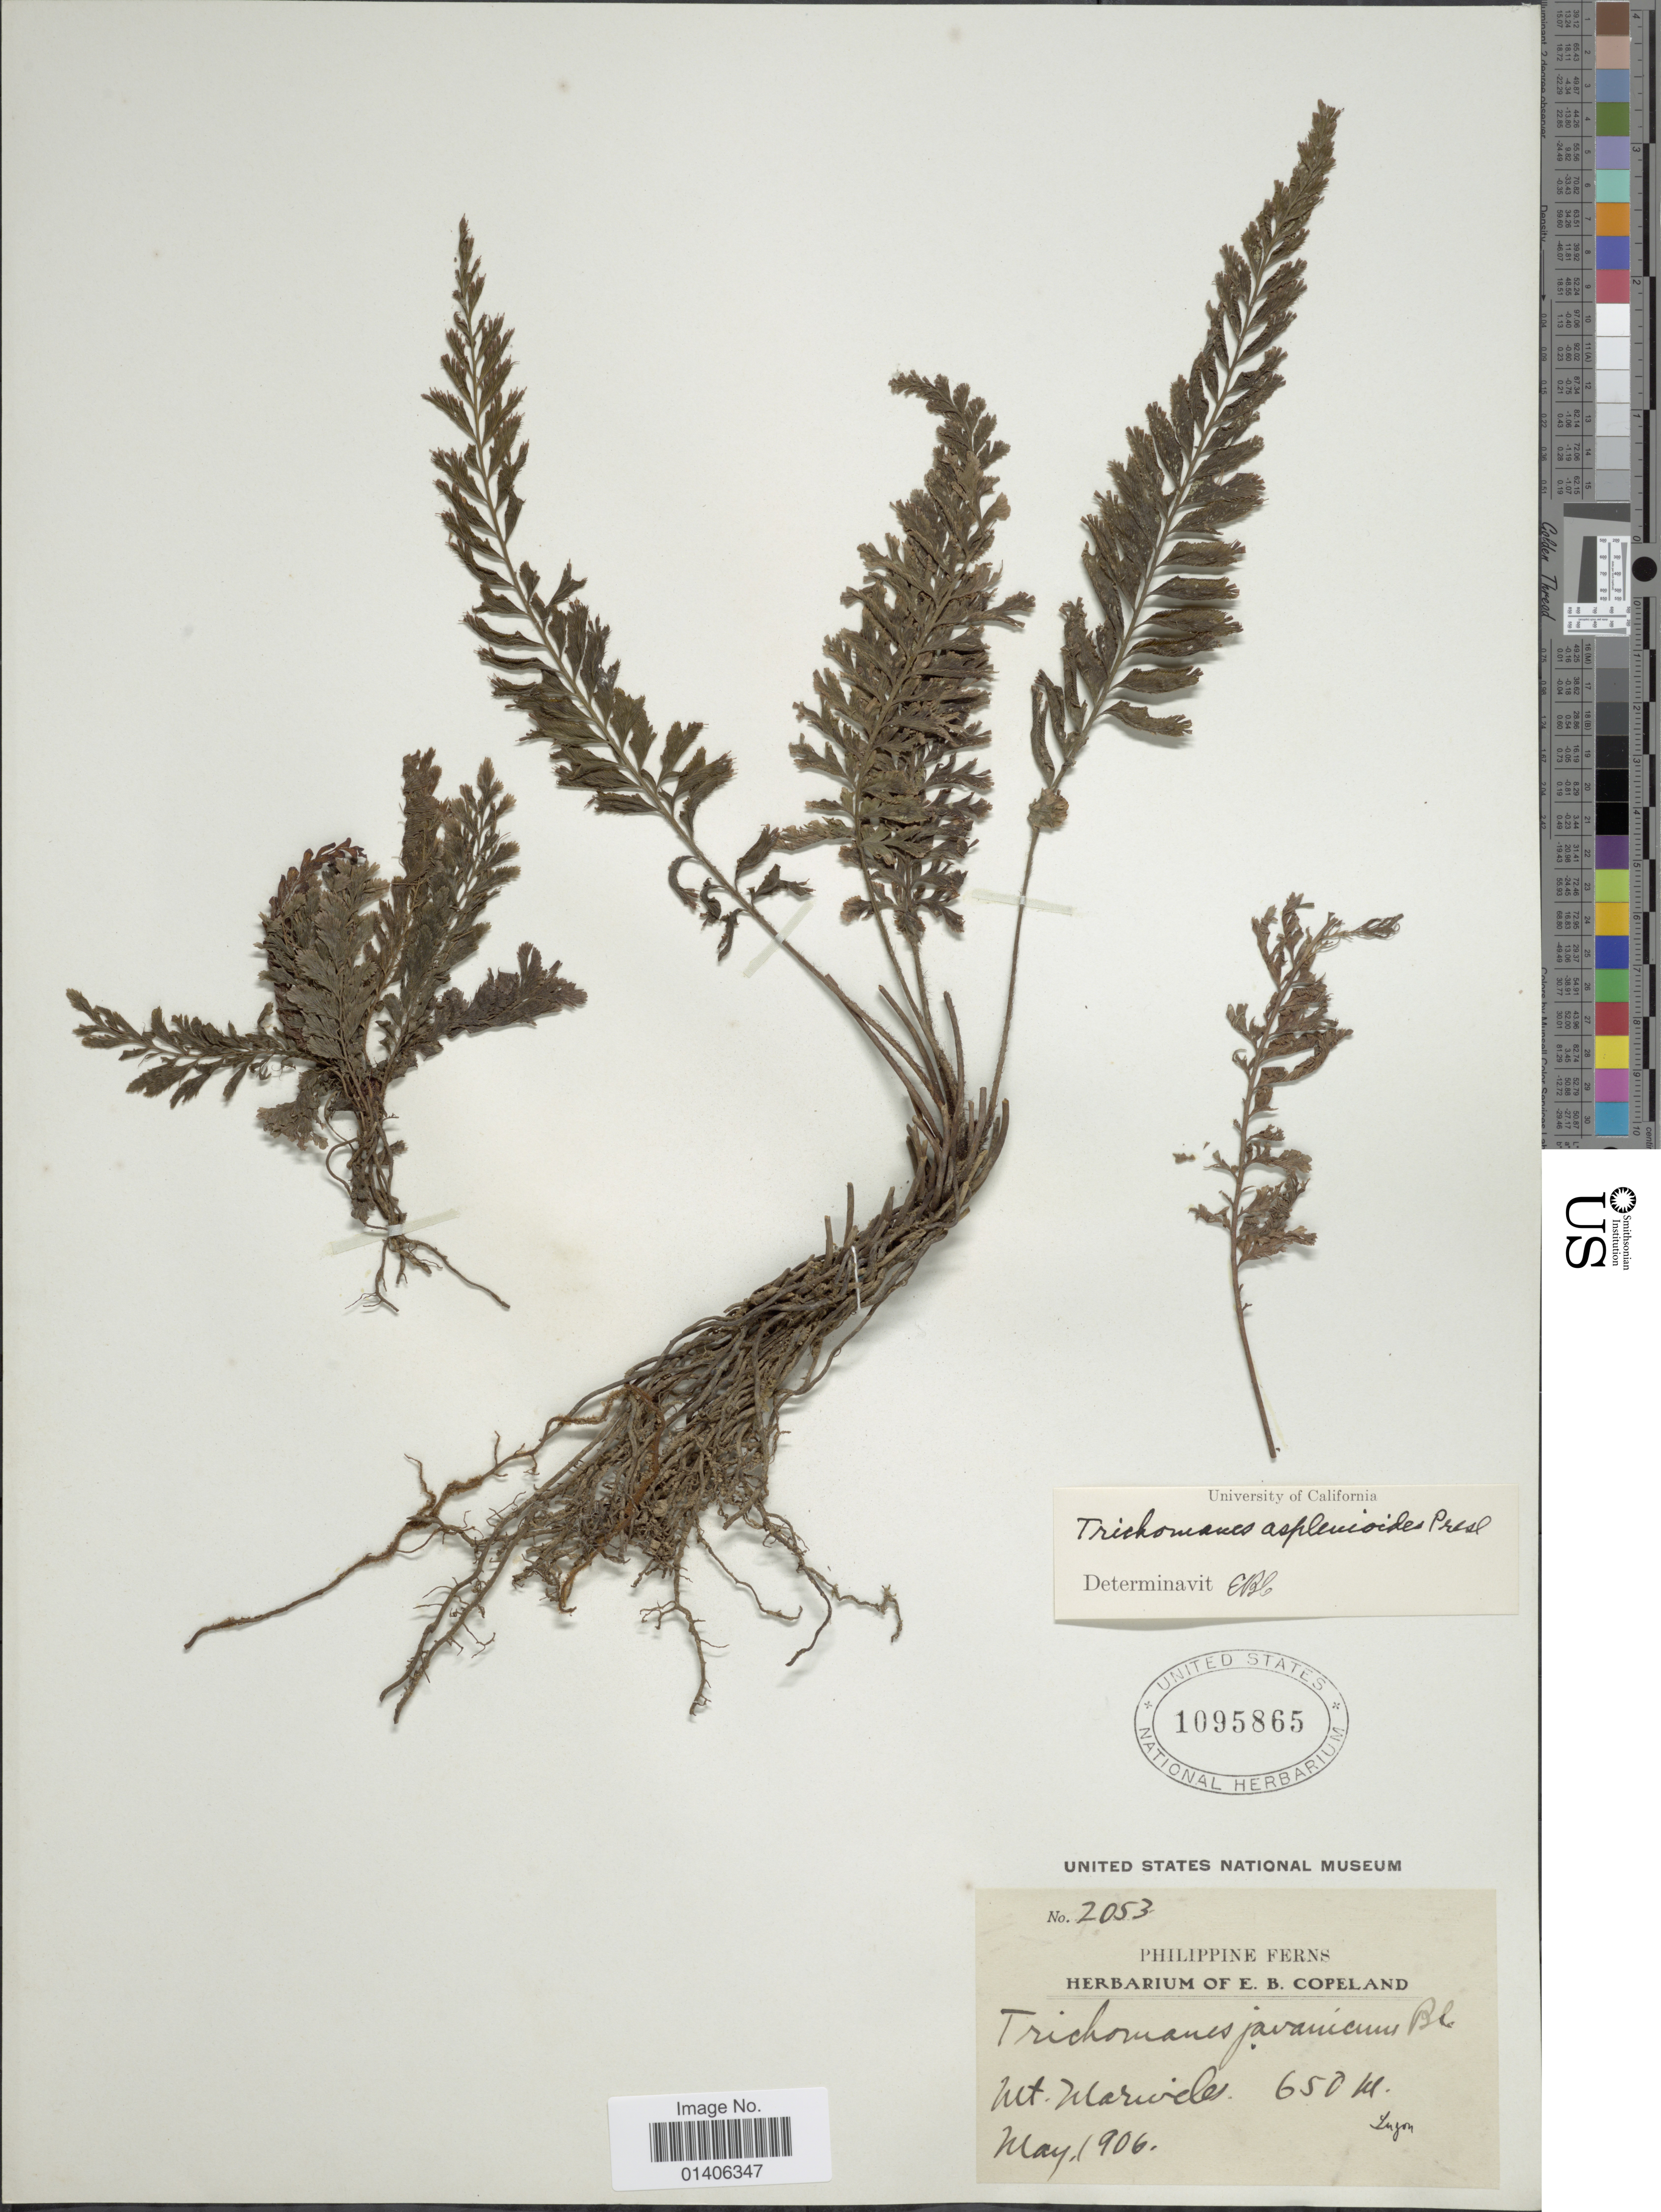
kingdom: Plantae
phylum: Tracheophyta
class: Polypodiopsida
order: Hymenophyllales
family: Hymenophyllaceae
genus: Cephalomanes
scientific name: Cephalomanes javanicum var. asplenoides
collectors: ex herb. E. B. Copeland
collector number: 2053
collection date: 1906-05-01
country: Philippines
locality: Mt Mariveles, Luzon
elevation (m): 650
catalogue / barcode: US 1095865